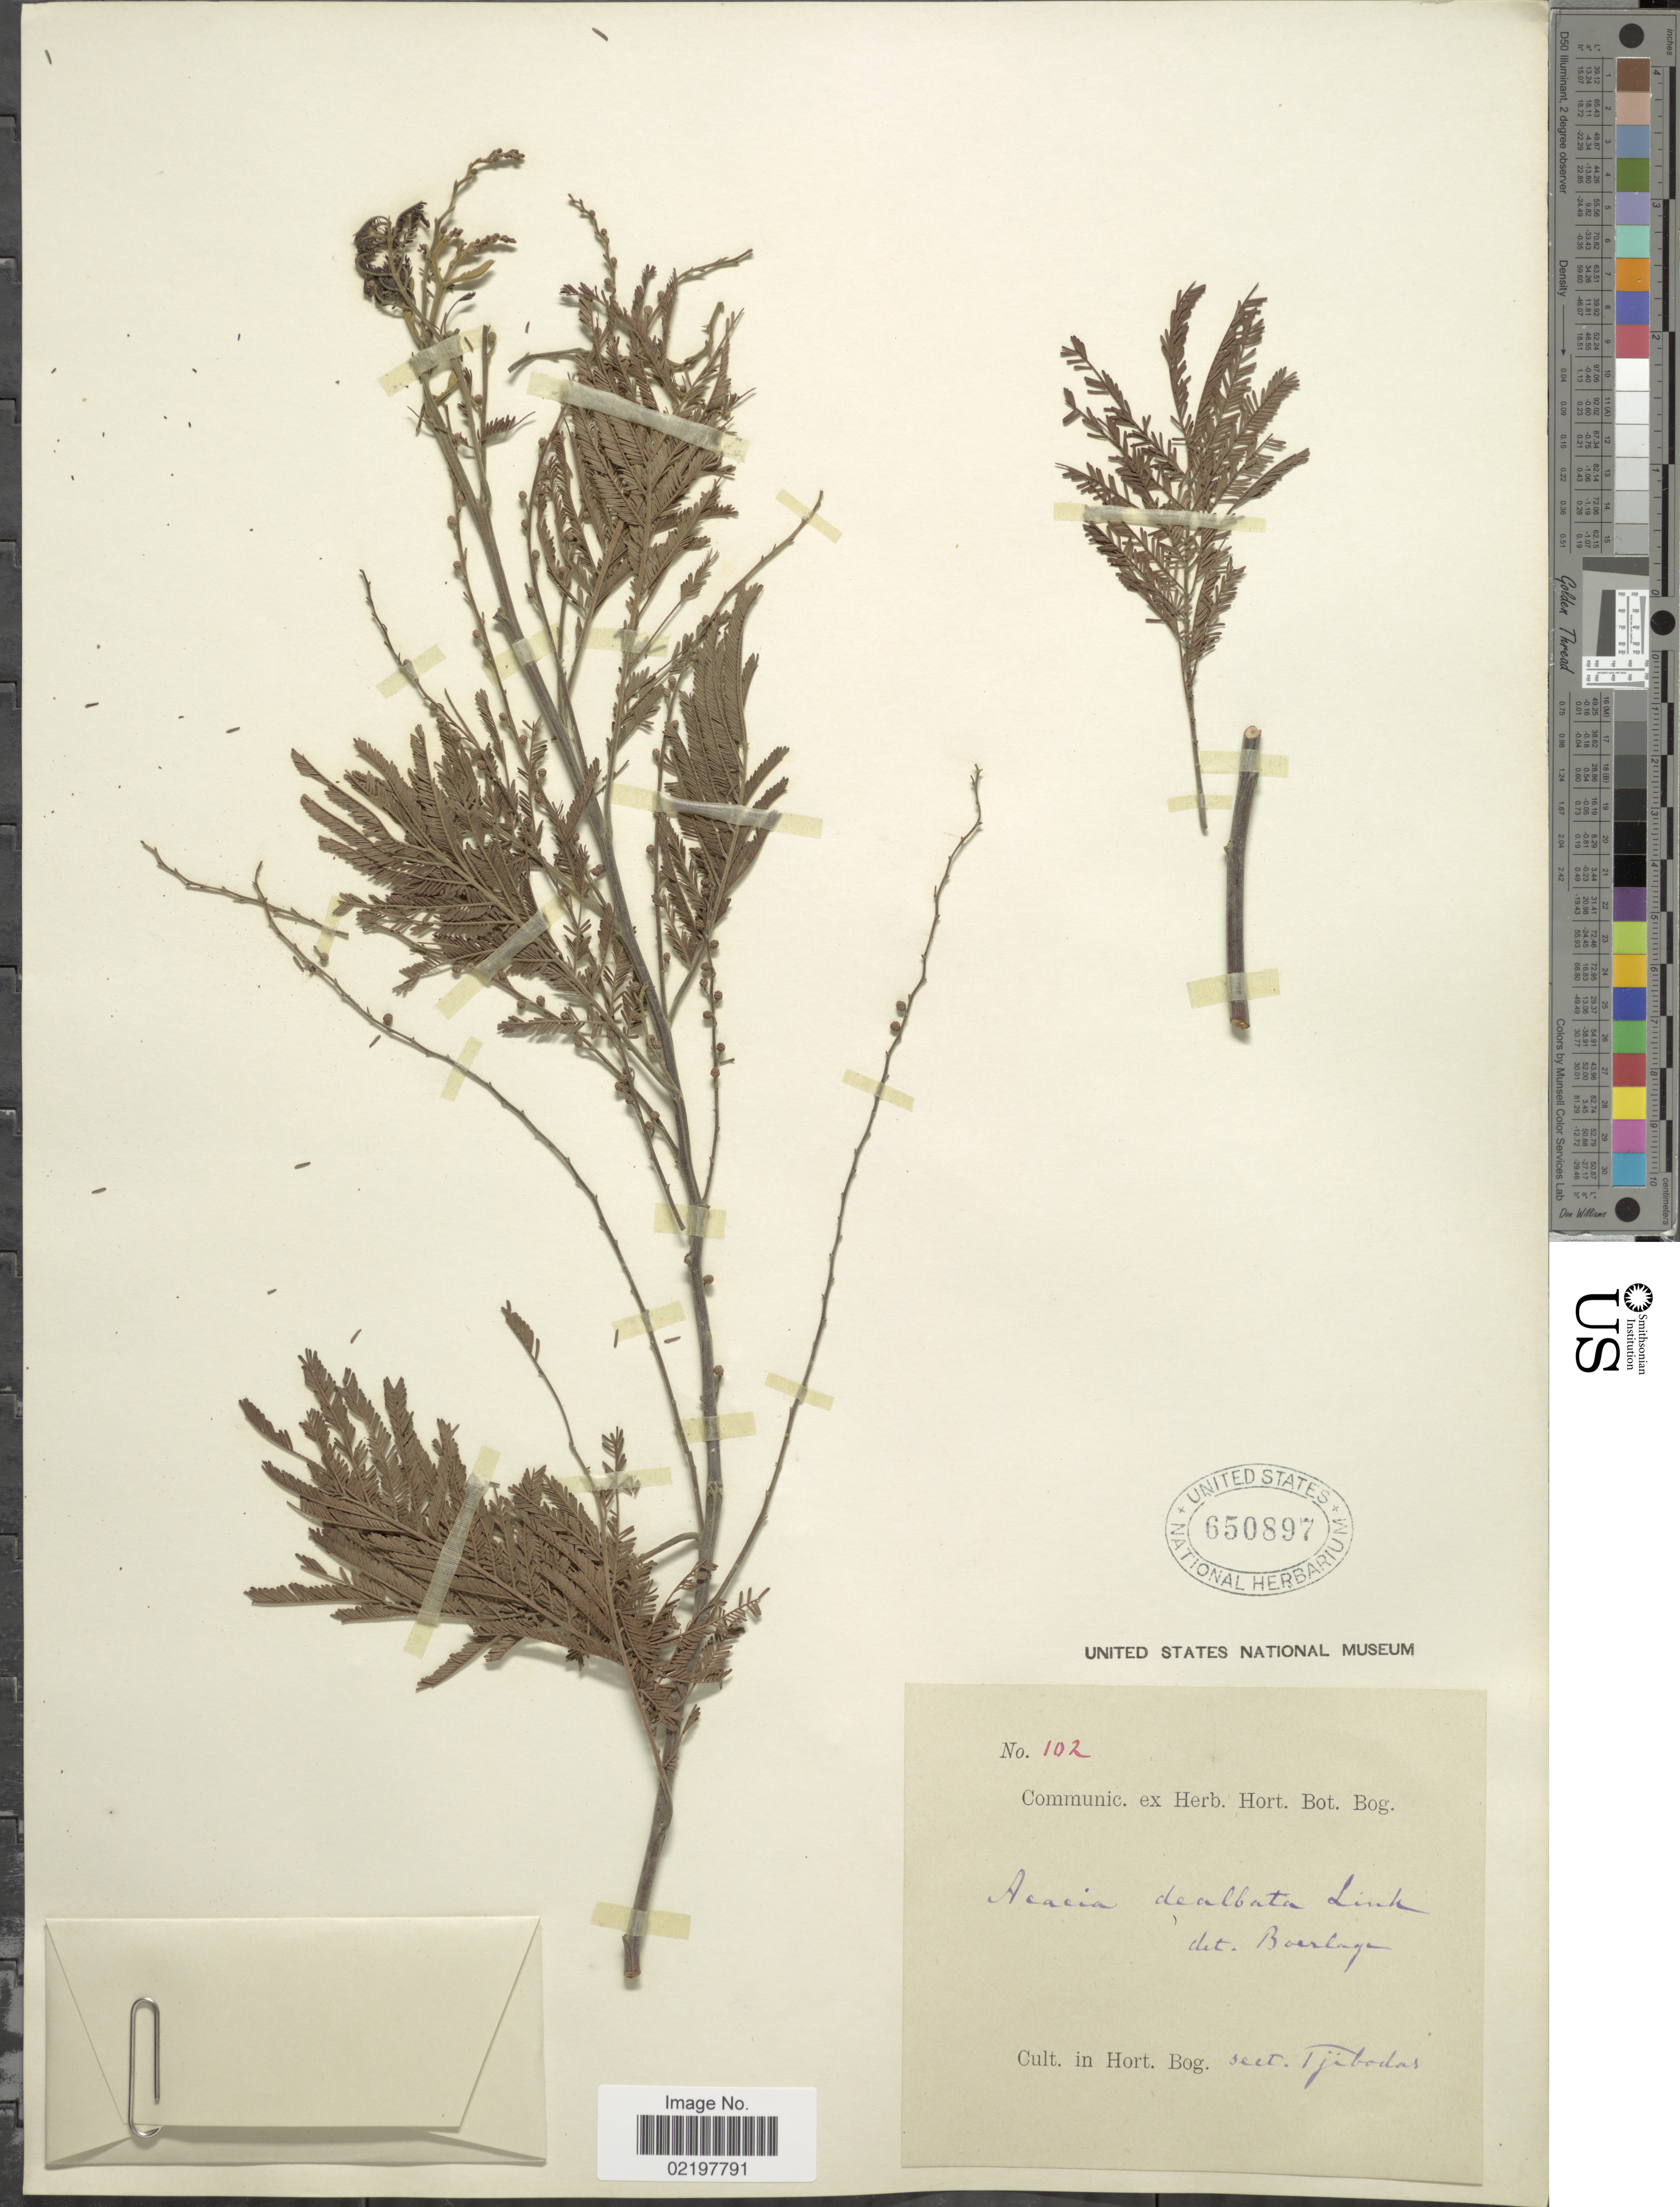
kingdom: Plantae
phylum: Tracheophyta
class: Magnoliopsida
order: Fabales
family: Fabaceae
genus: Acacia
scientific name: Acacia dealbata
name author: Link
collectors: Cult. In Hort. Bog.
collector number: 102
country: Indonesia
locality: Cult. in Hort. Bog. sect. Tjibodas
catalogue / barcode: US 650897